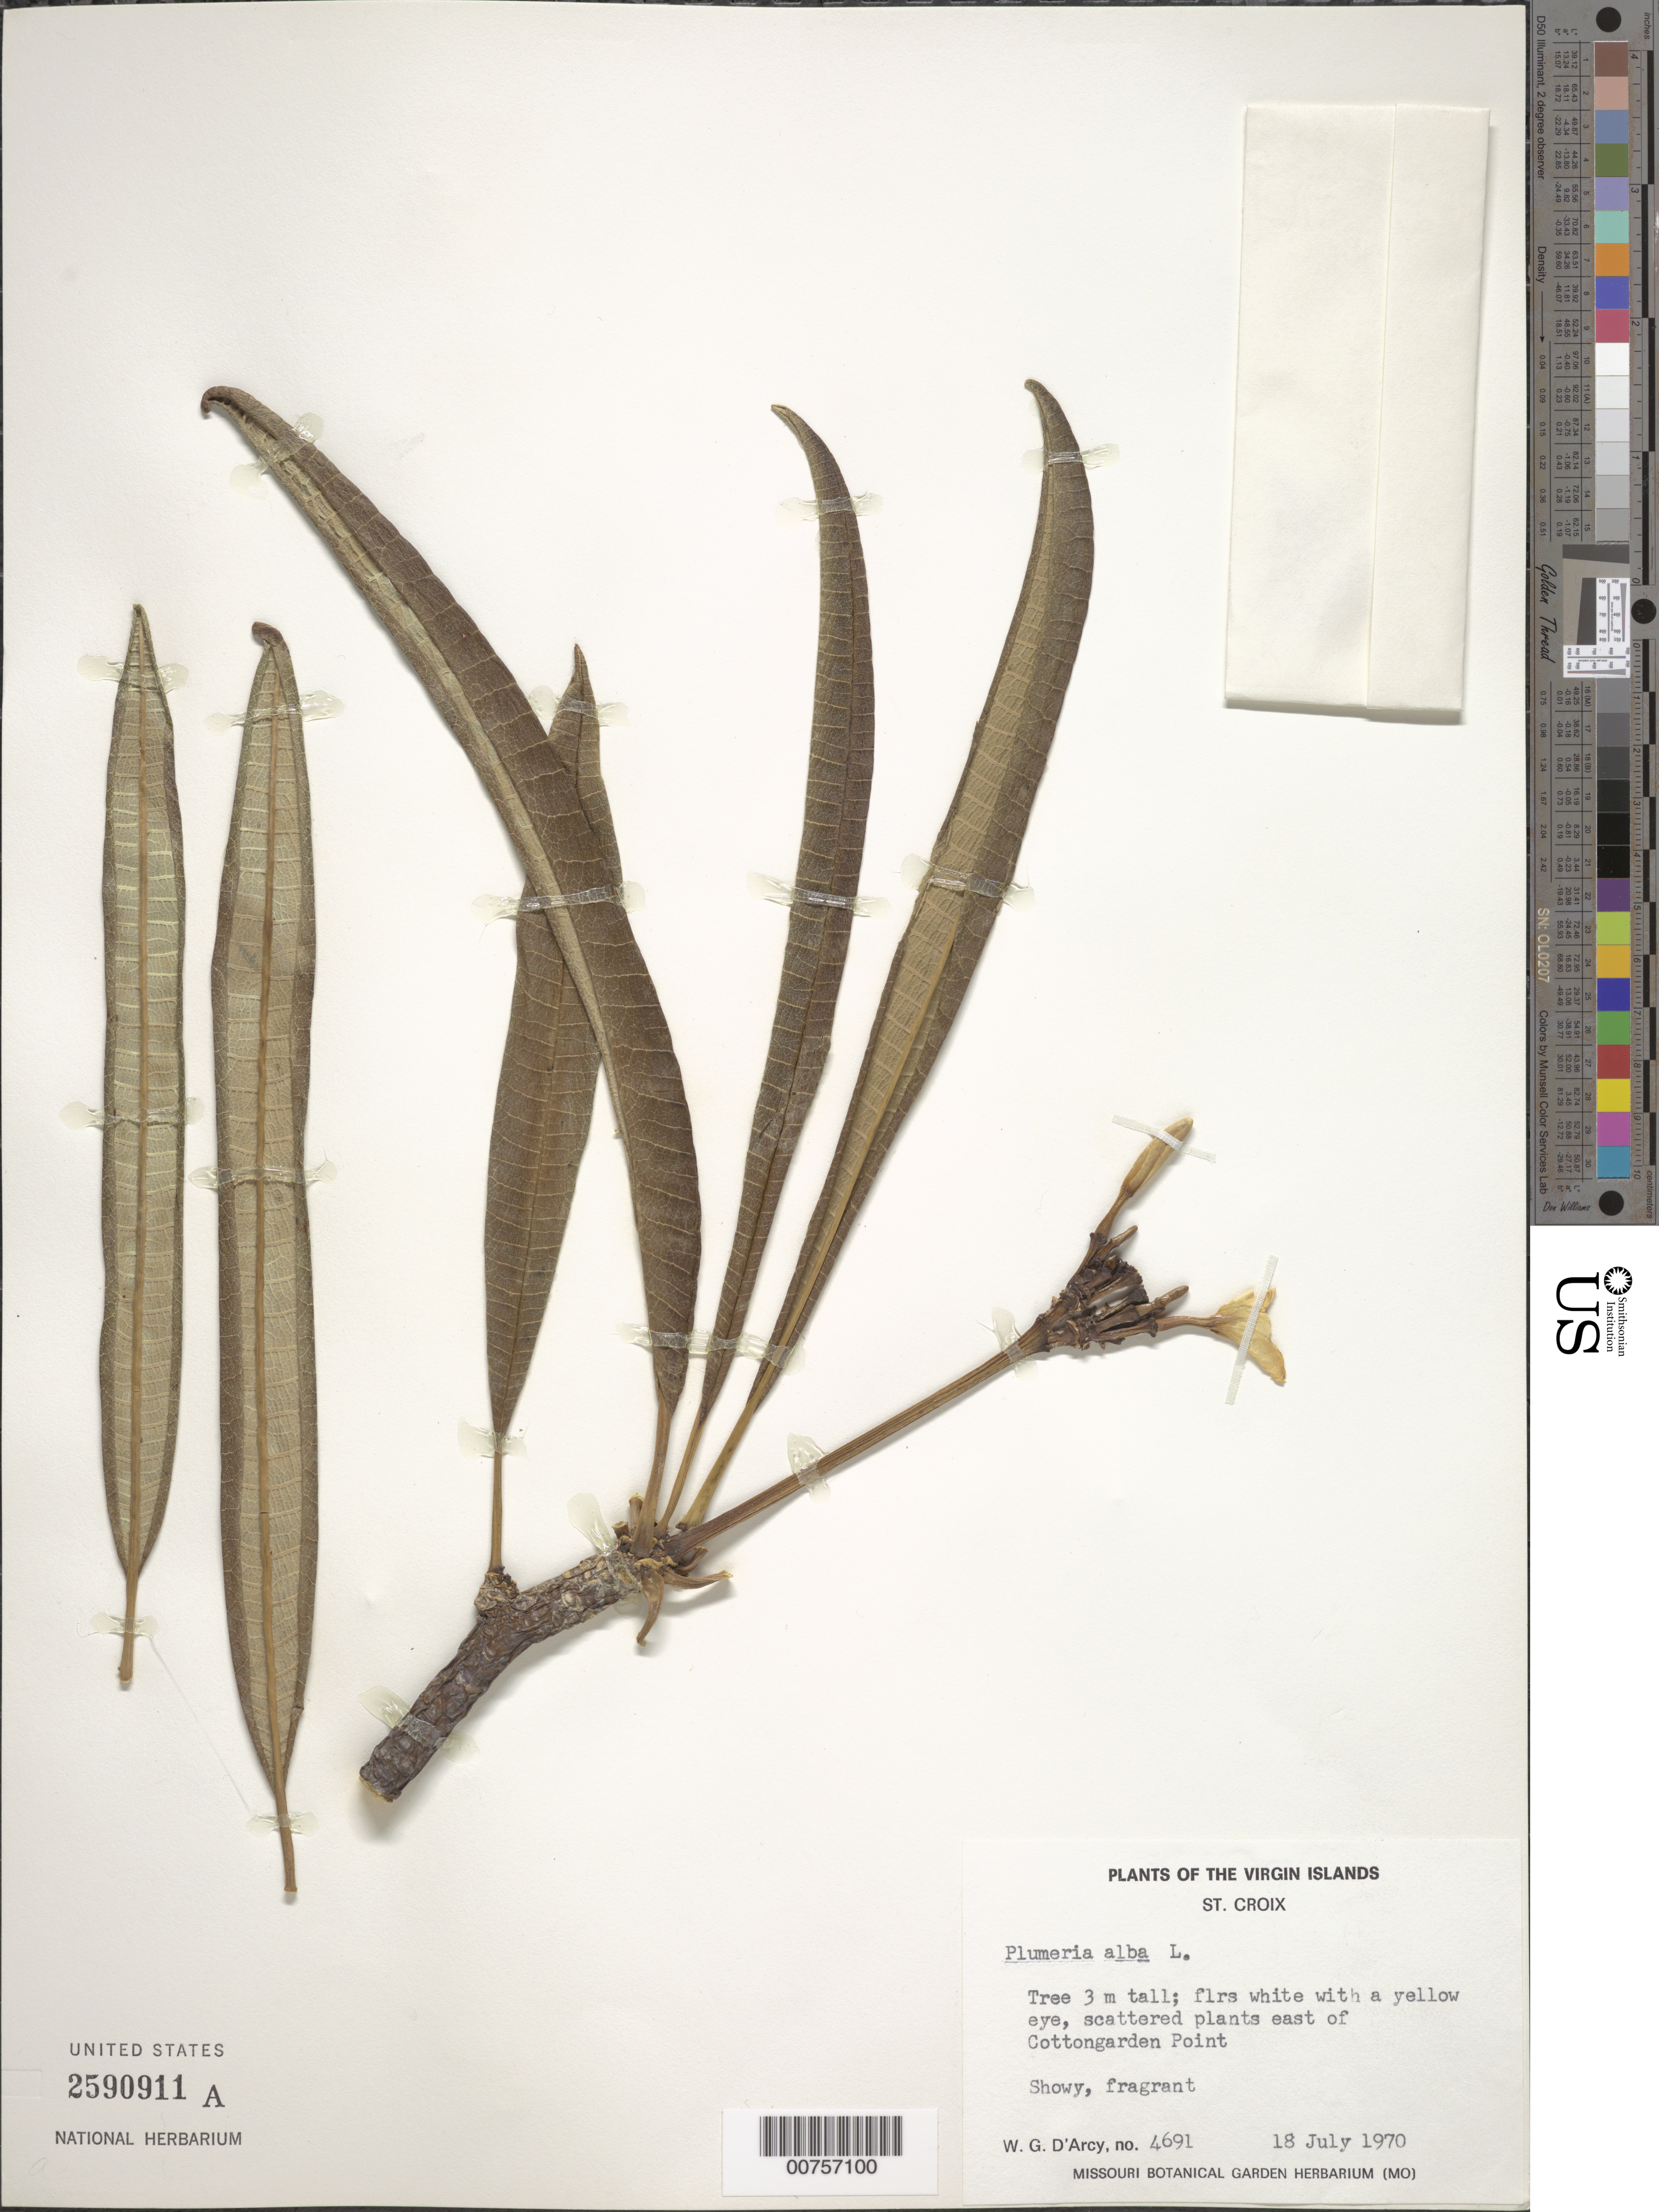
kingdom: Plantae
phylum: Tracheophyta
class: Magnoliopsida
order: Gentianales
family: Apocynaceae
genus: Plumeria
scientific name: Plumeria alba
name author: L.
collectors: W. G. D'Arcy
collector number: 4691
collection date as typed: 18 Jul 1970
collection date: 1970-07-18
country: U.S. Virgin Islands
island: St. Croix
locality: E of Cottongarden Point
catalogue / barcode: US 2590911A